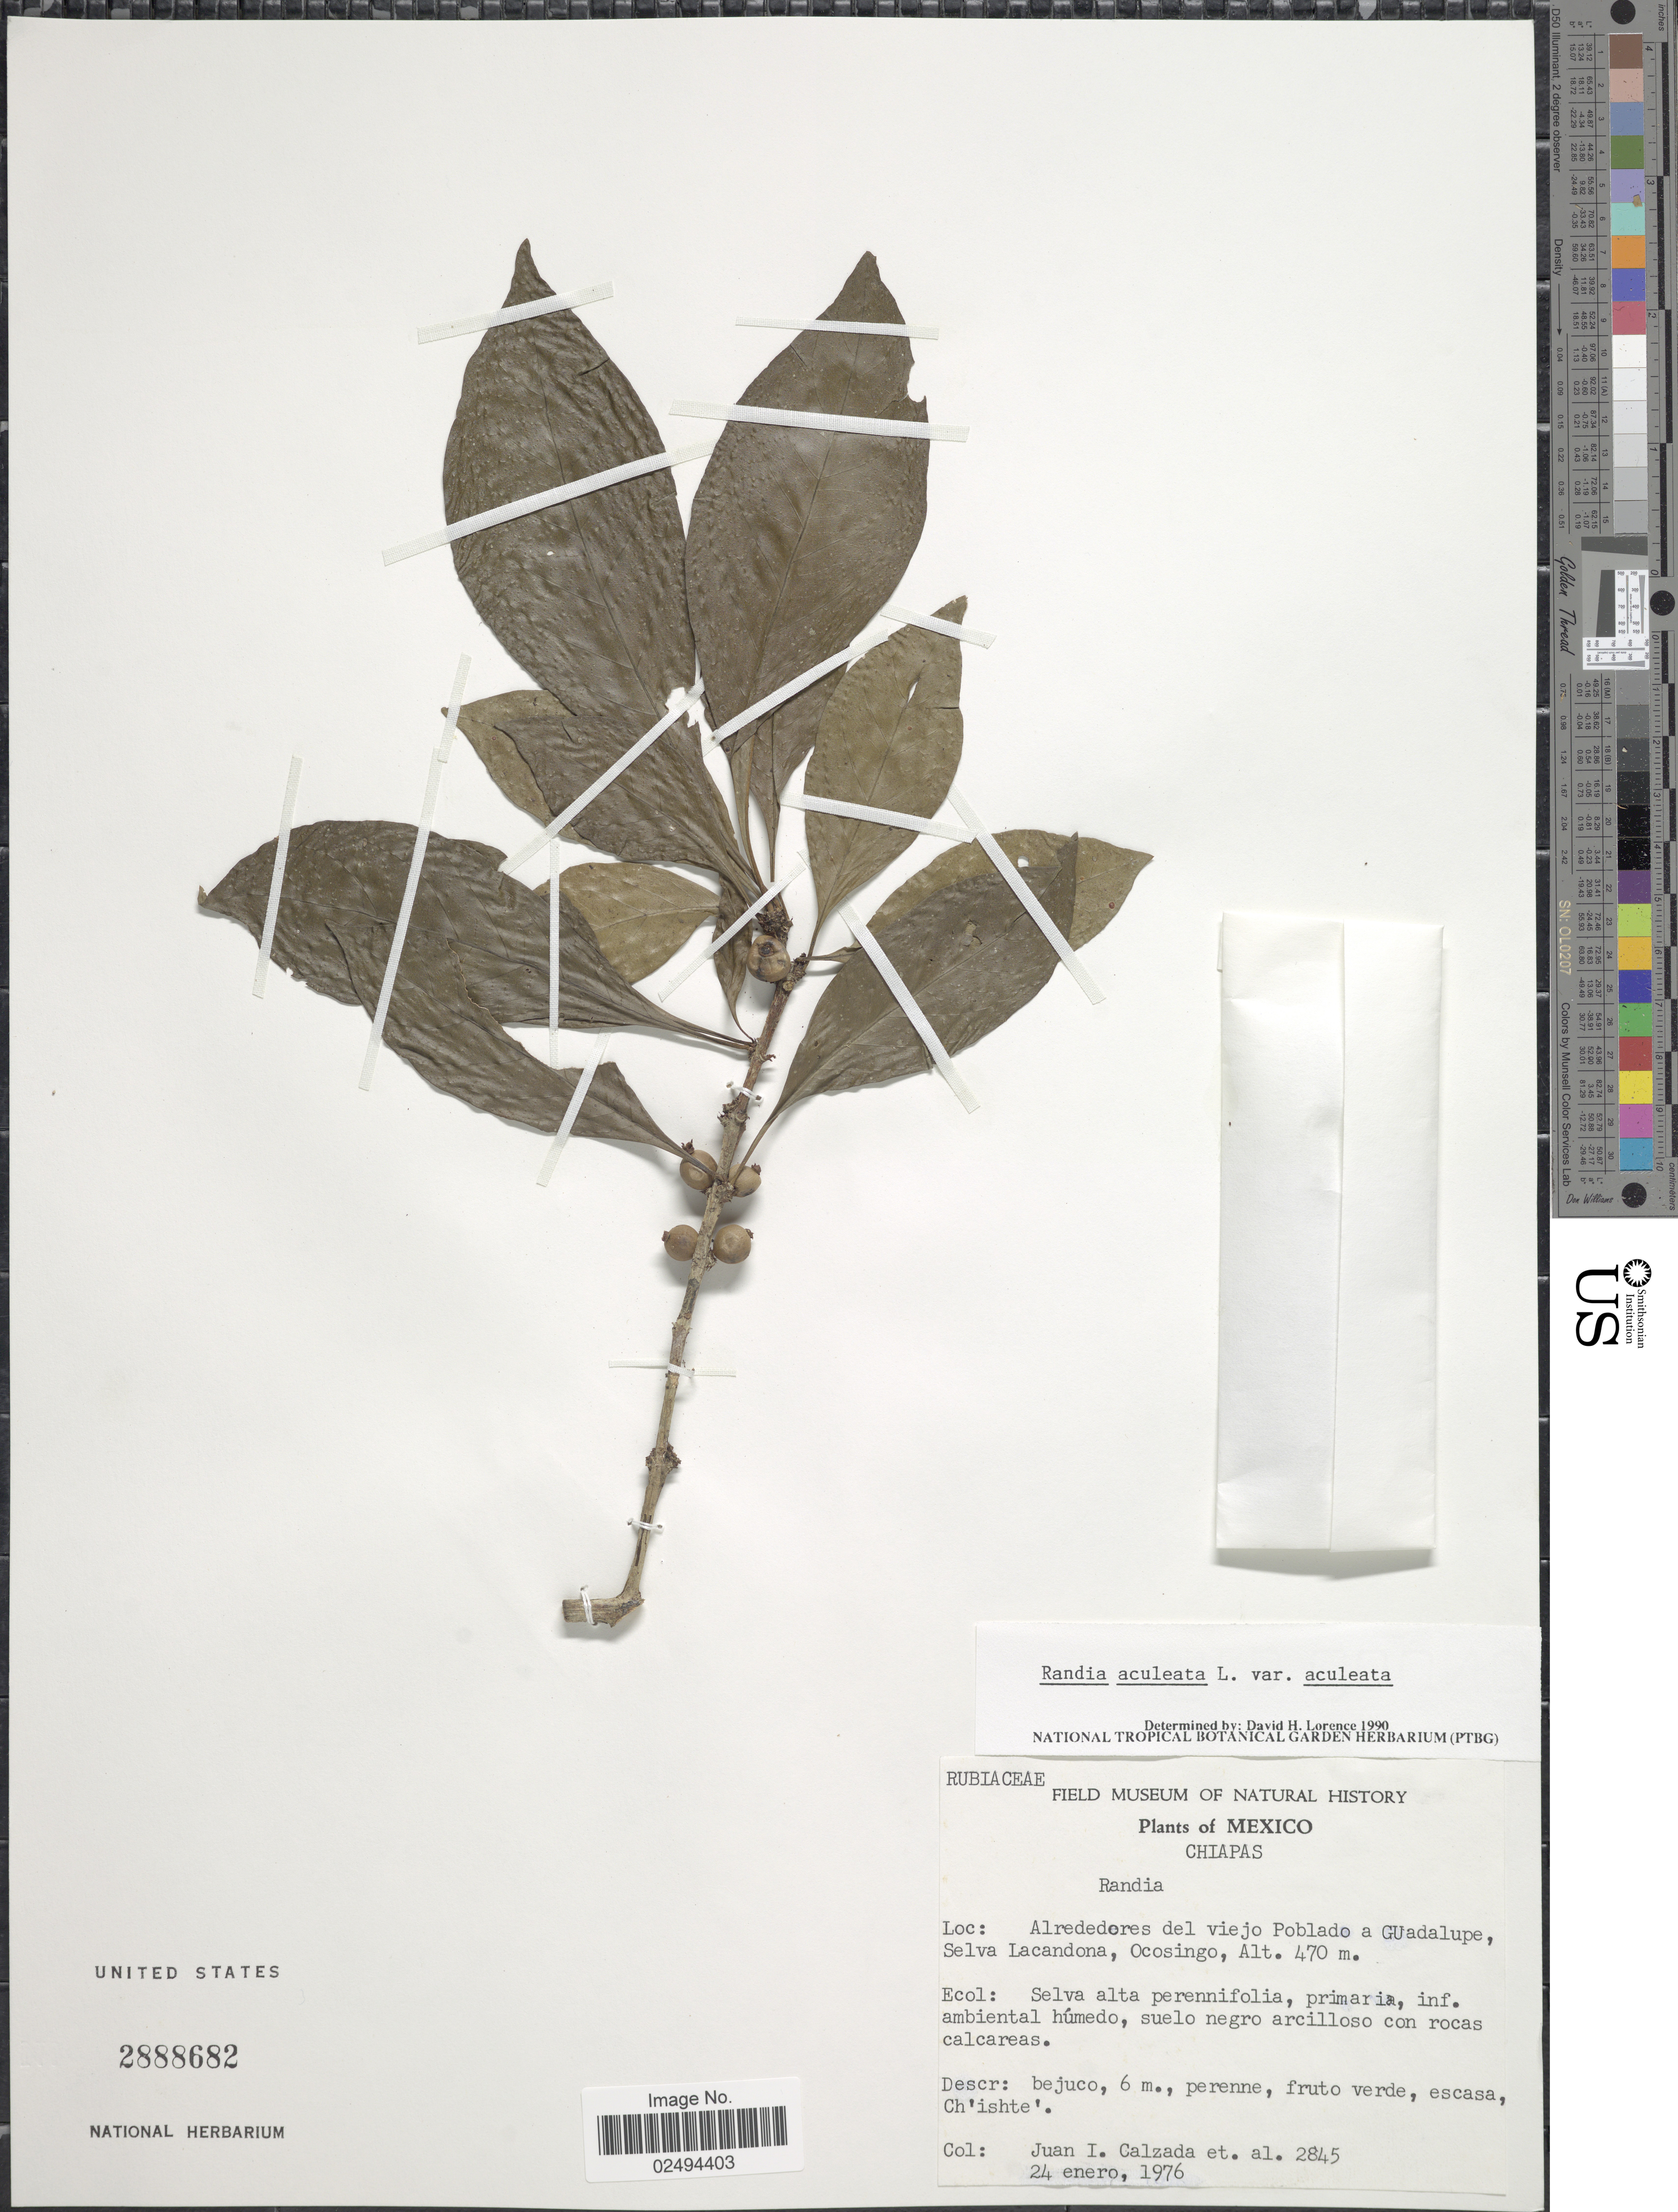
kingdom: Plantae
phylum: Tracheophyta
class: Magnoliopsida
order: Gentianales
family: Rubiaceae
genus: Randia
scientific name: Randia aculeata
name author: L.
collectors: J. I. Calzada & et al.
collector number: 2845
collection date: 1976-01-24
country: Mexico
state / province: Chiapas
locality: Alrededores del viejo Poblado a Guadalupe, Selva Lacandona, Ocosingo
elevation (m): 470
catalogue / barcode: US 2888682